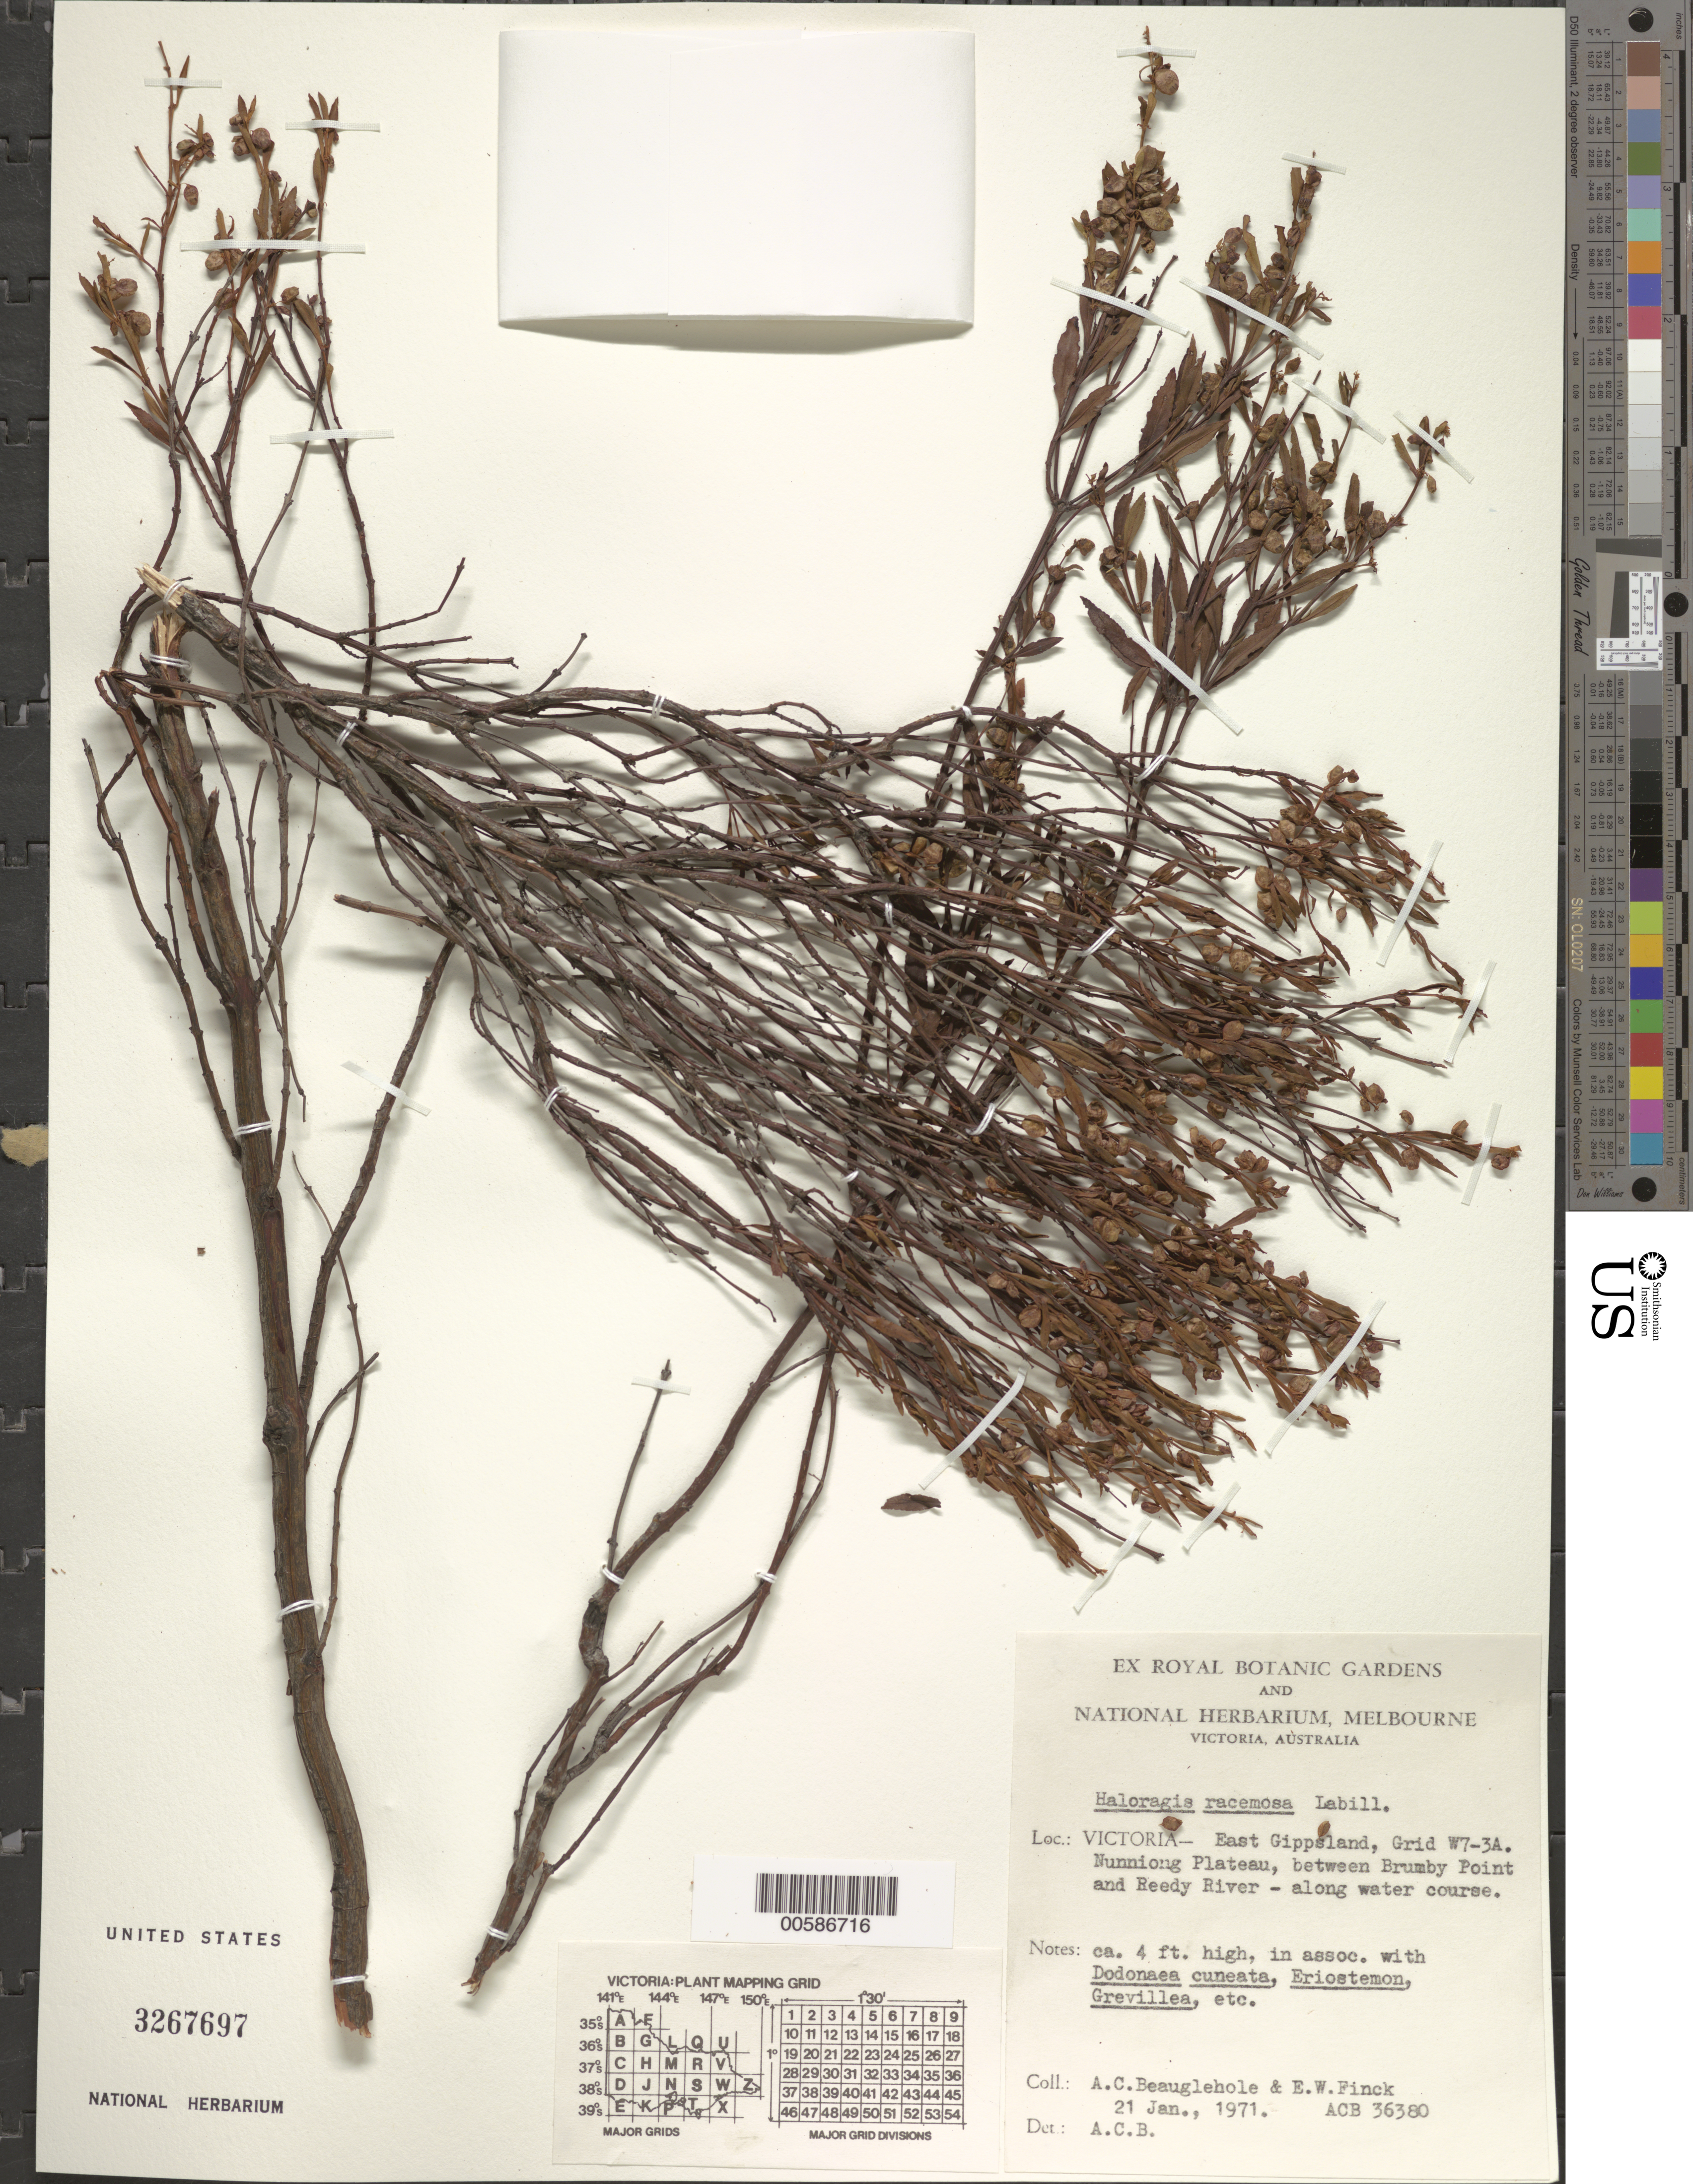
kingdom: Plantae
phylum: Tracheophyta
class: Magnoliopsida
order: Saxifragales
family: Haloragaceae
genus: Haloragis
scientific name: Haloragis racemosa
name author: Labill.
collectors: A. Beauglehole & E. Finck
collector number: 36380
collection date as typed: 21 Jan 1971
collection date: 1971-01-21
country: Australia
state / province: Victoria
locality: East Gippsland, Nunniong Plateau, between Brumby Point and Reddy River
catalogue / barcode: US 3267697